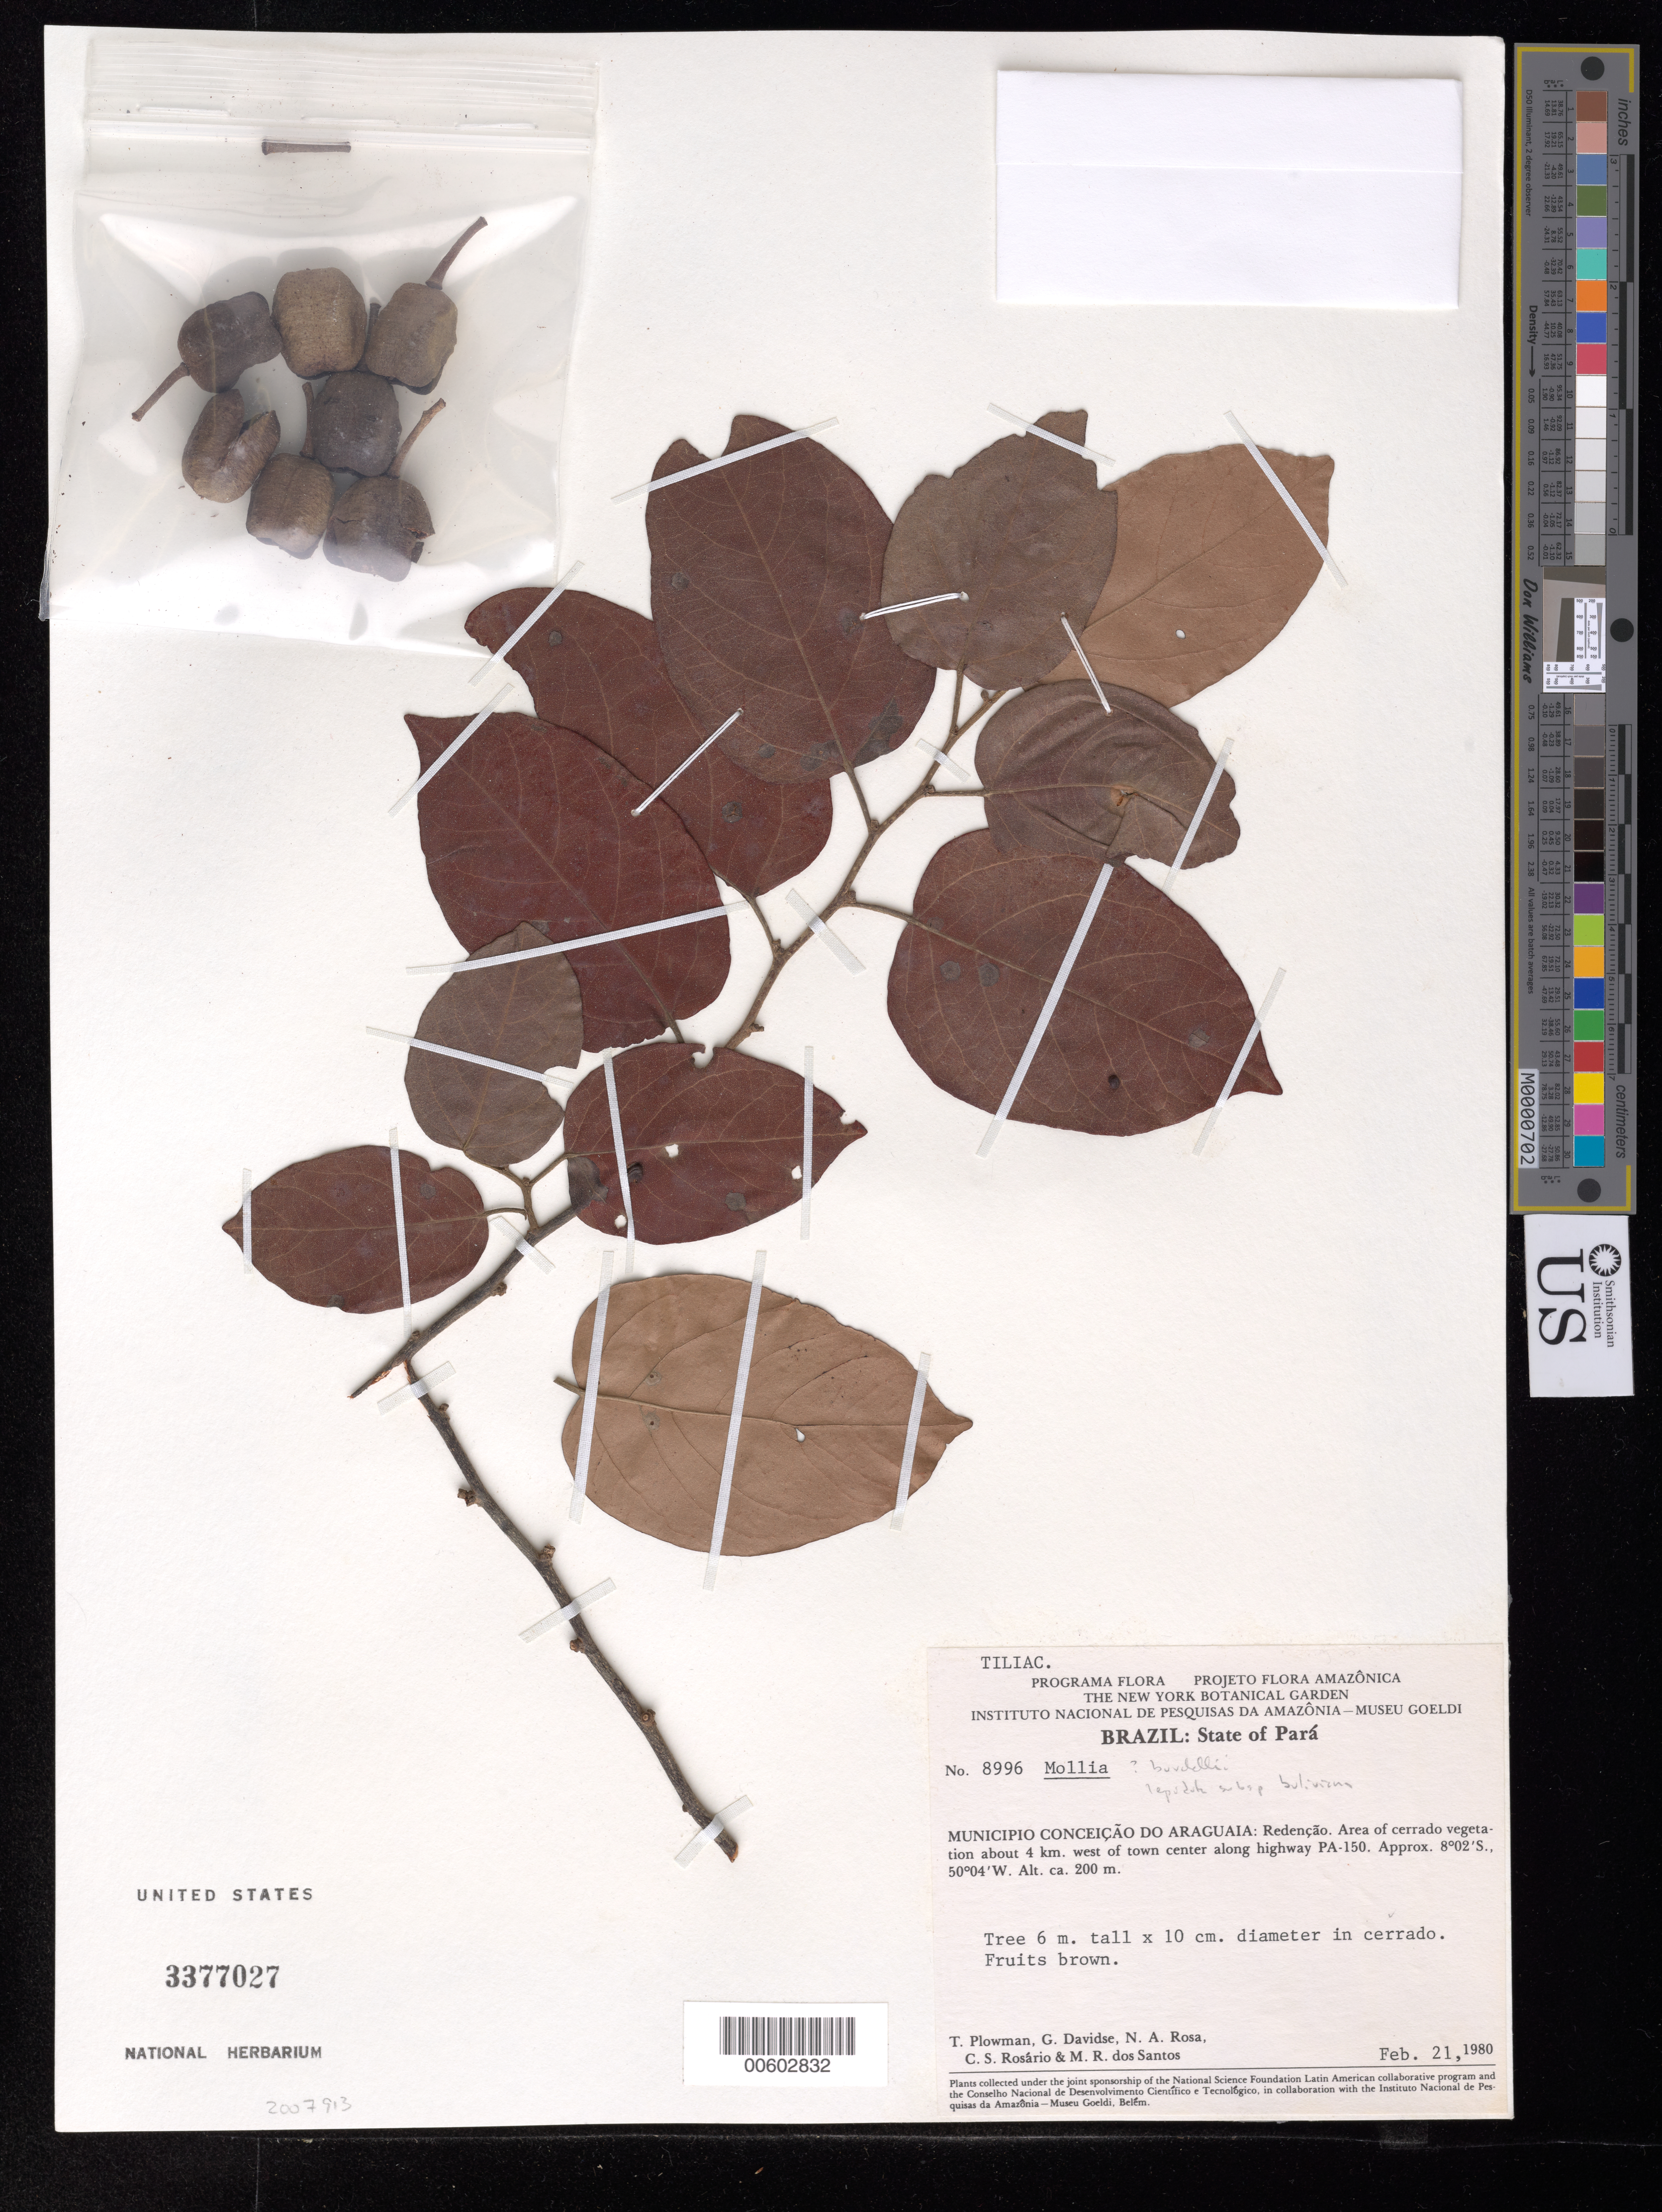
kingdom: Plantae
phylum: Tracheophyta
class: Magnoliopsida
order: Malvales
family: Malvaceae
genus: Mollia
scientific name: Mollia sp.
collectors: T. Plowman, G. Ddavidse, N. A. Rosa, C. S. Rosário & M. R. Santos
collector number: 8996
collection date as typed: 21 Feb 1980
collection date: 1980-02-21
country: Brazil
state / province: Pará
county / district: Conceição do Araguaia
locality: Redençao, Area of cerrado vegetation about 4 km W of town center along highway PA-150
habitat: In cerrado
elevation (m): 200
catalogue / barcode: US 3377027